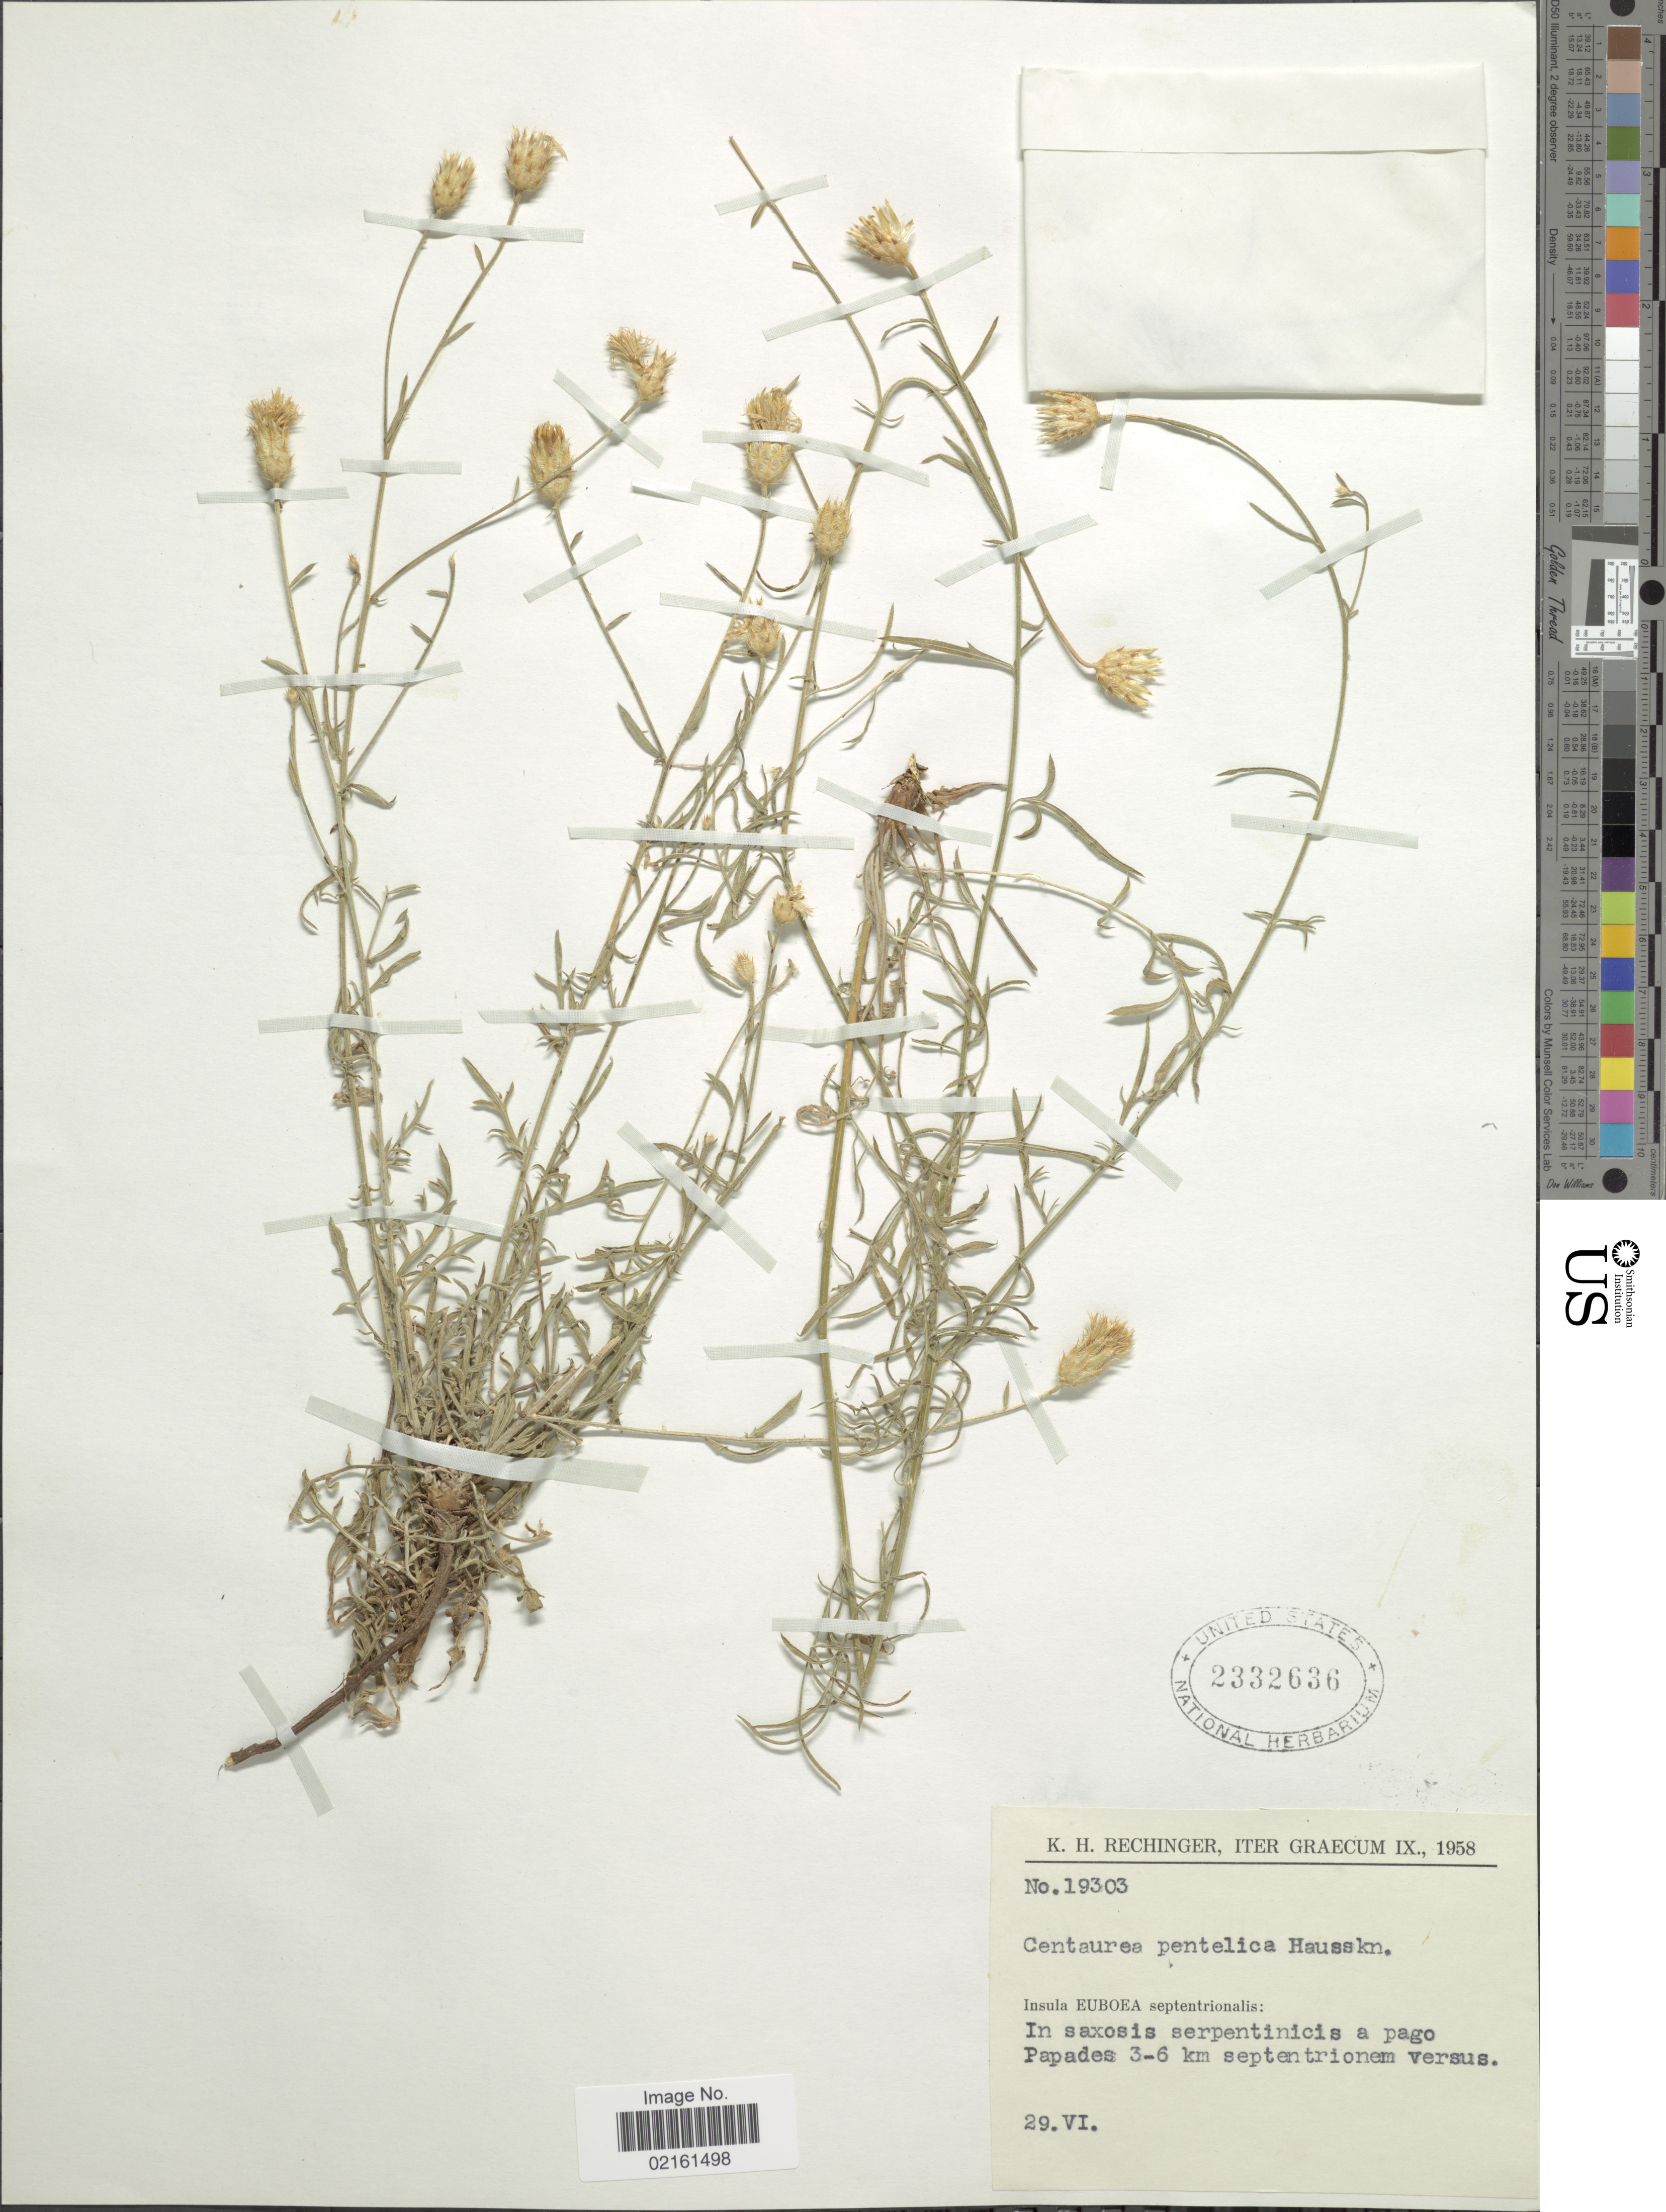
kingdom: Plantae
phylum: Tracheophyta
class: Magnoliopsida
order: Asterales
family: Asteraceae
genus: Centaurea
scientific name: Centaurea attica subsp. pentelica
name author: (Hausskn.) Dostál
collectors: K. H. Rechinger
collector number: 19303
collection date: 1958-06-29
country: Greece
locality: Graecum, Insula Euboea septentrionalis, pago Papades 3-6 km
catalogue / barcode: US 2332636